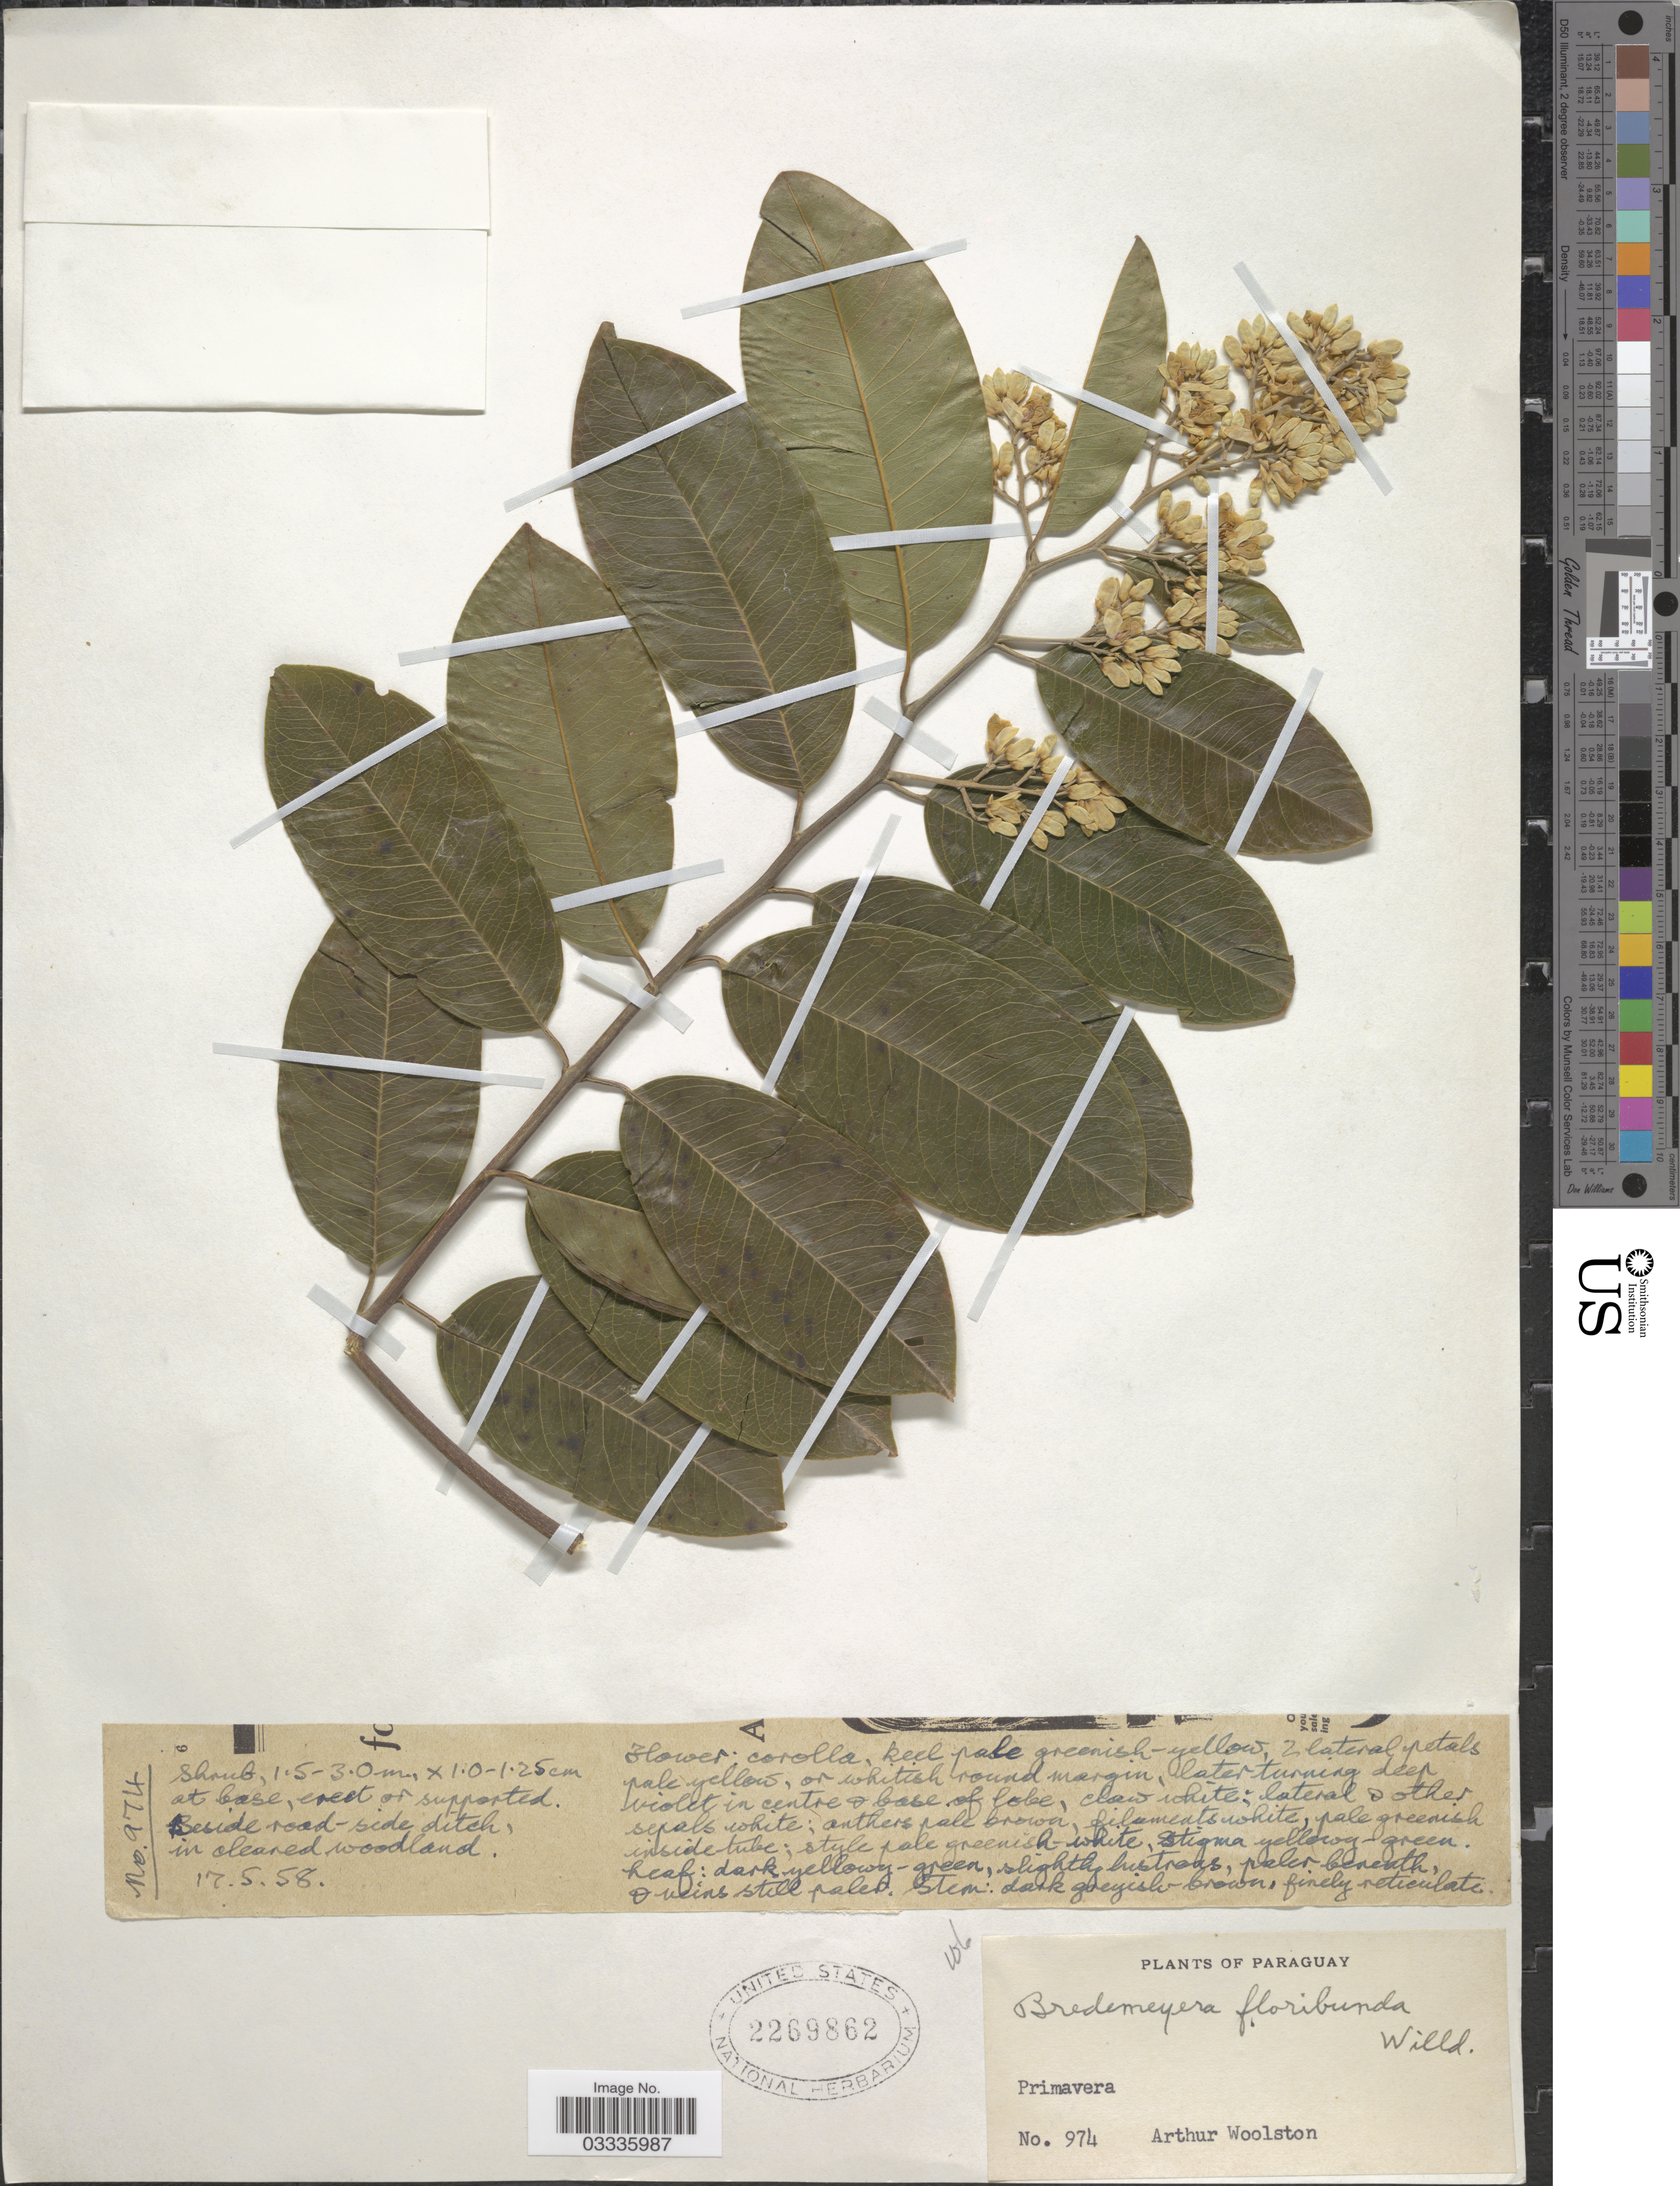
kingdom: Plantae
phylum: Tracheophyta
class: Magnoliopsida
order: Fabales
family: Polygalaceae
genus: Bredemeyera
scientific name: Bredemeyera floribunda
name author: Willd.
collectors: A. L. Woolston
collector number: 974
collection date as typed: Transcribed d/m/y: 17/5/58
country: Paraguay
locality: Primavera.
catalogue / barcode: US 2269862